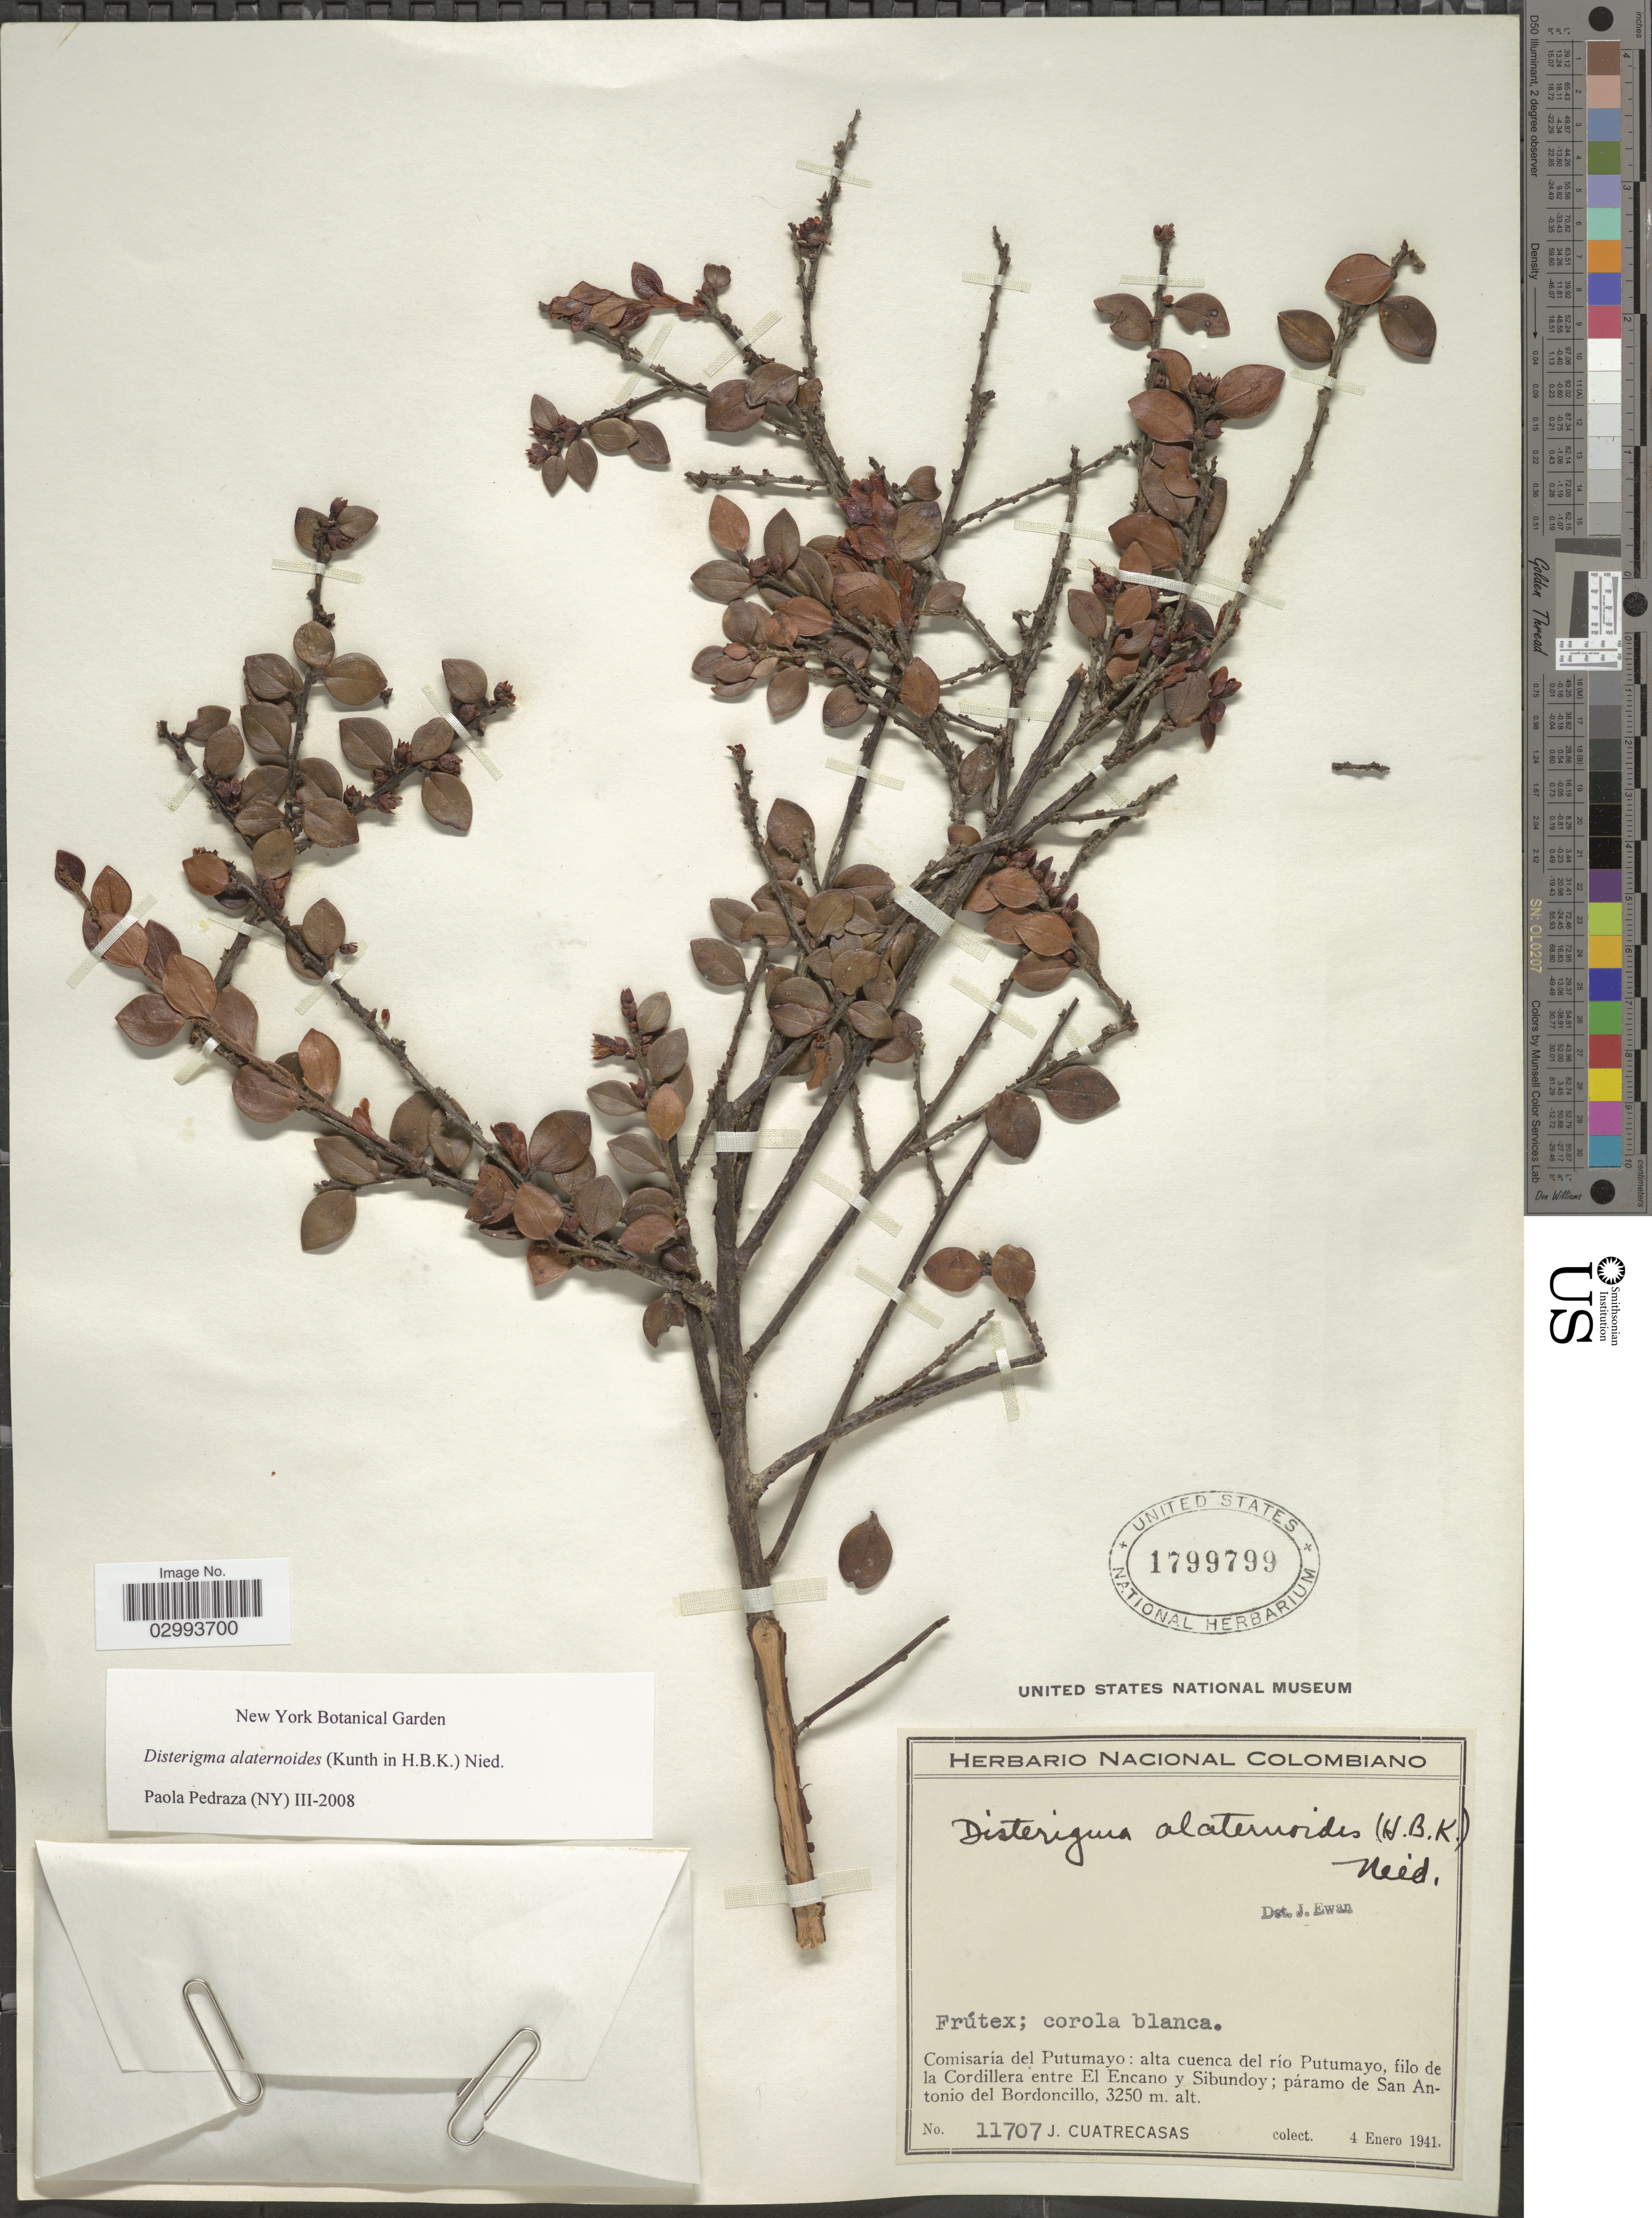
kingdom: Plantae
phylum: Tracheophyta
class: Magnoliopsida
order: Ericales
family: Ericaceae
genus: Disterigma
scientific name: Disterigma alaternoides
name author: (Kunth) Nied.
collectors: J. Cuatrecasas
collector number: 11707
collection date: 1941-01-04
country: Colombia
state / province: Putumayo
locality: Comisaría del Putumayo: alta cuenca del río Putumayo, filo de la Cordillera entre El Encano y Sibundoy; páramo de San Antonio del Bordoncillo.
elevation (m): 3250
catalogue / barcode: US 1799799